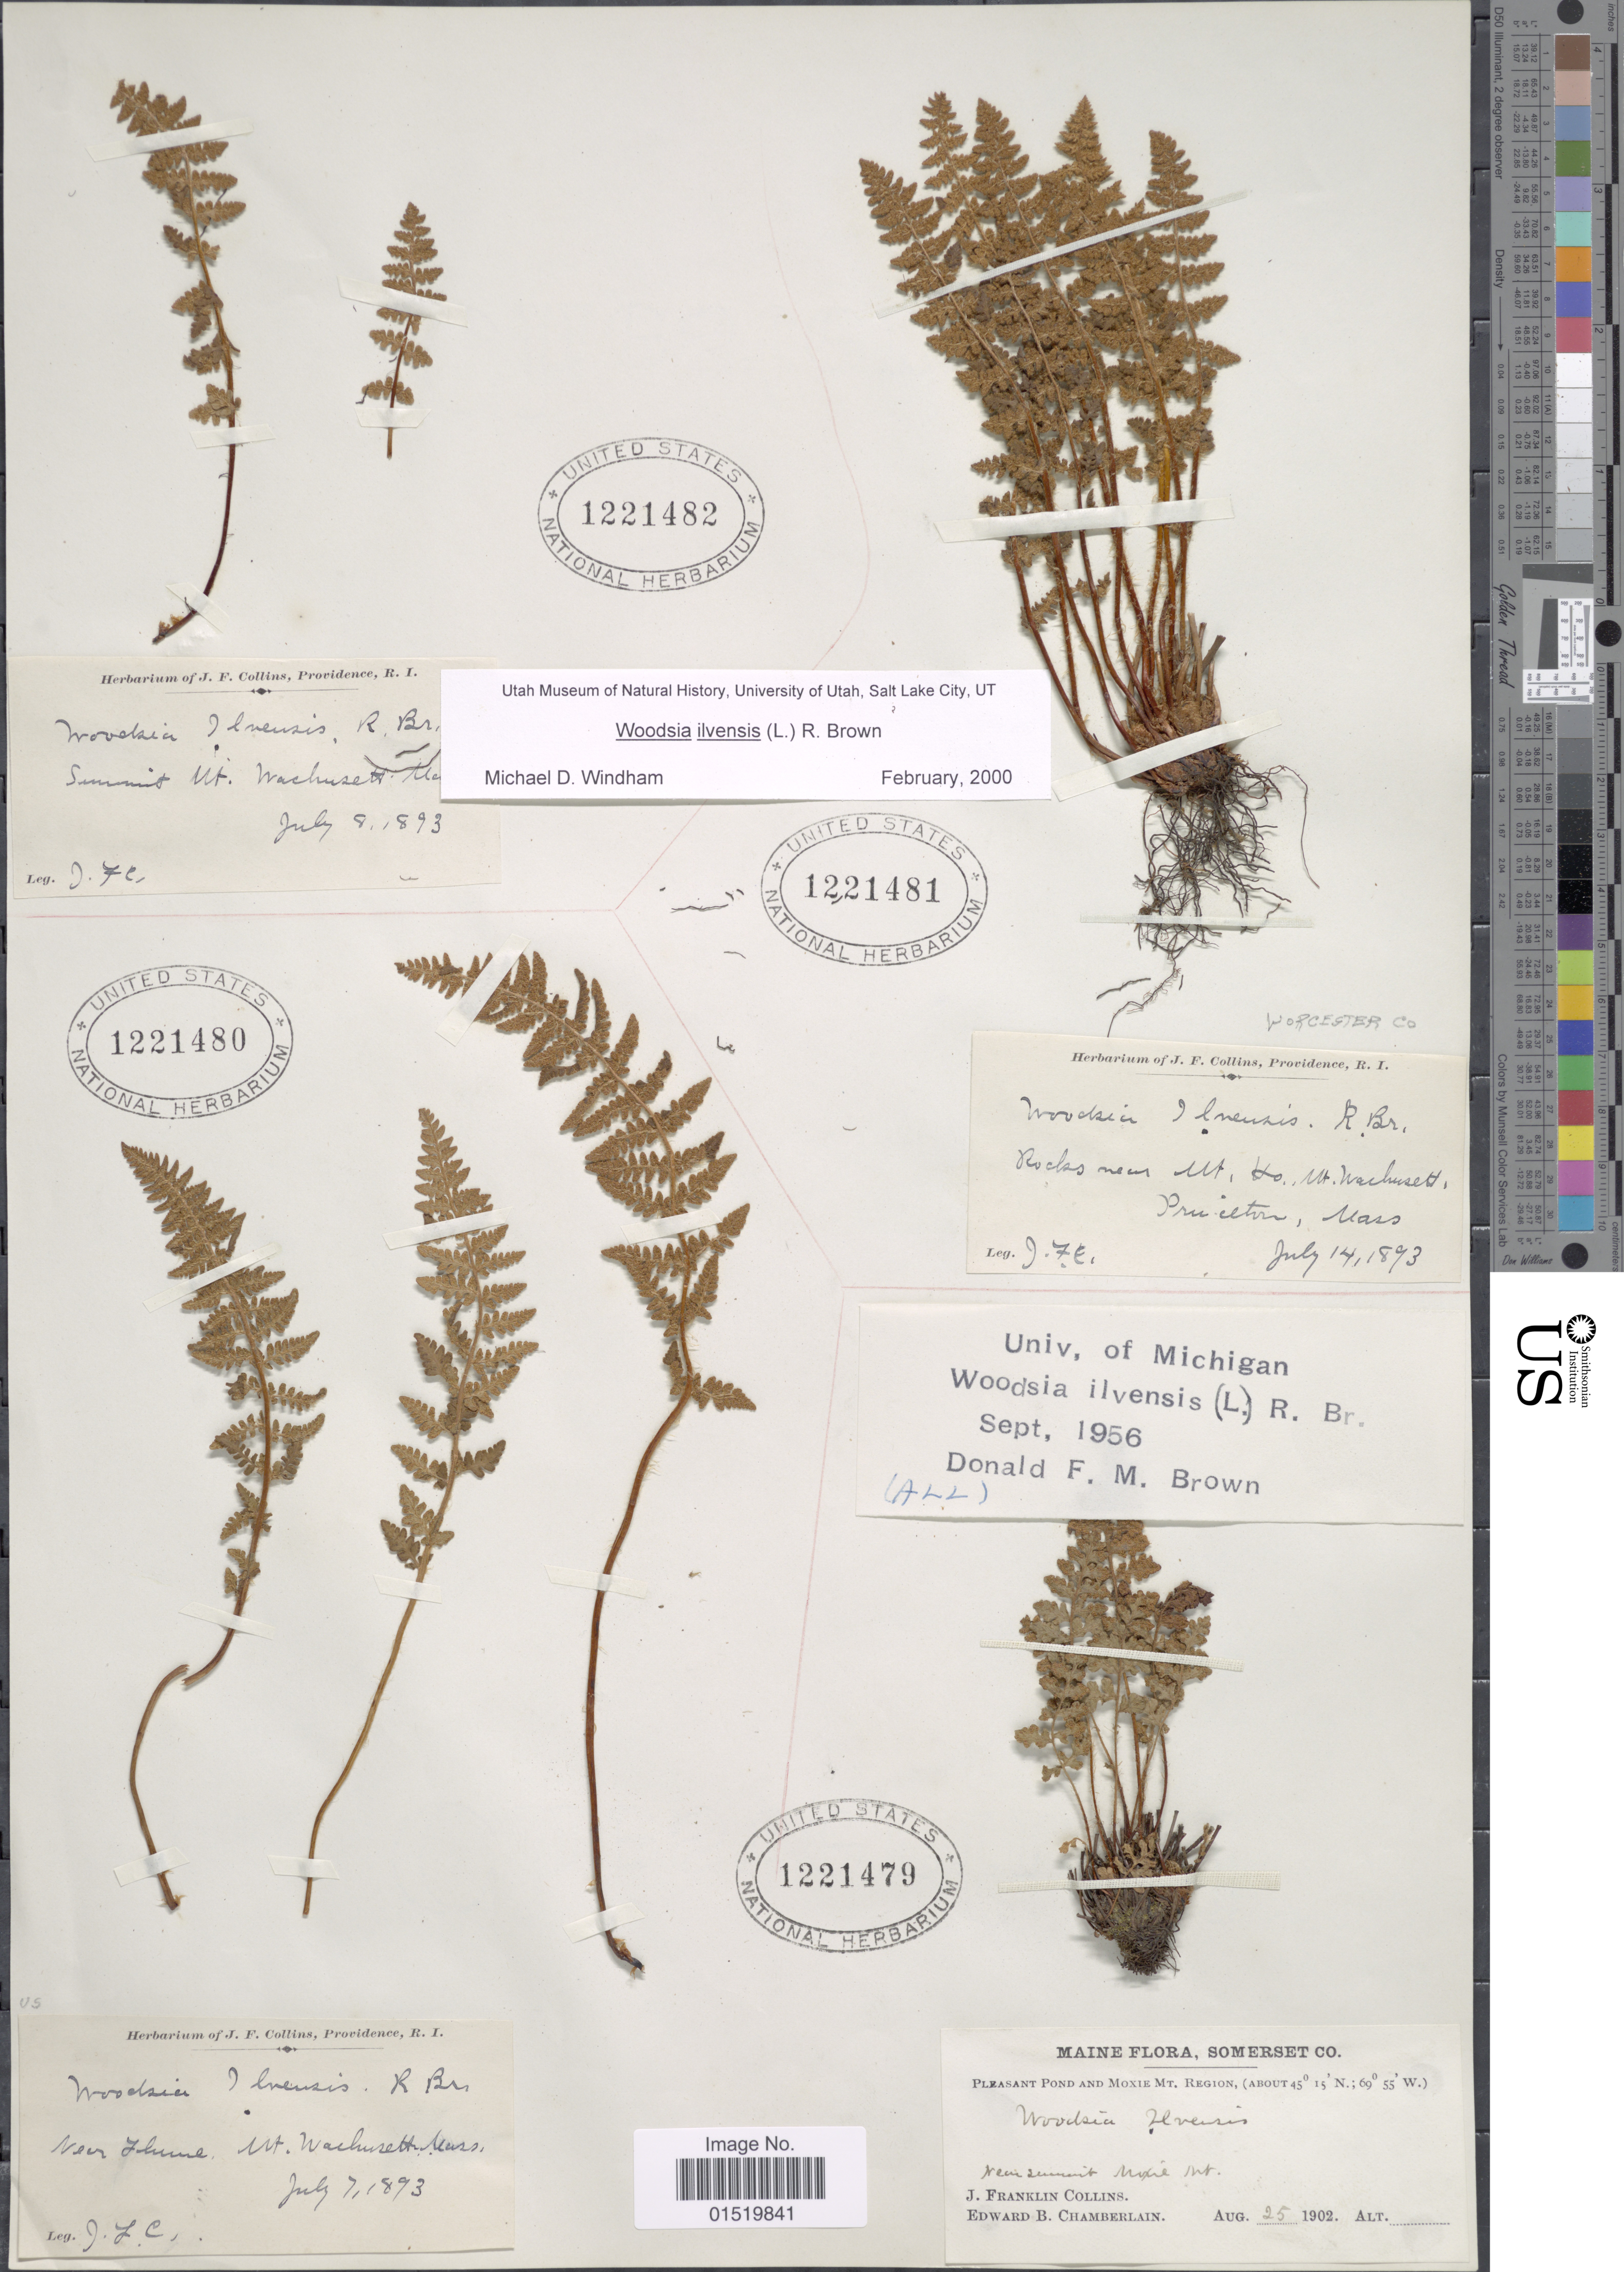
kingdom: Plantae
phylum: Tracheophyta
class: Polypodiopsida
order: Polypodiales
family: Woodsiaceae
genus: Woodsia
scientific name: Woodsia ilvensis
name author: (L.) R. Br.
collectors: J. Collins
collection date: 1893-07-14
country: United States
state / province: Massachusetts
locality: Rocks near Mt, Ho., Mt Wachusett, Princeton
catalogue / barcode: US 1221481-3